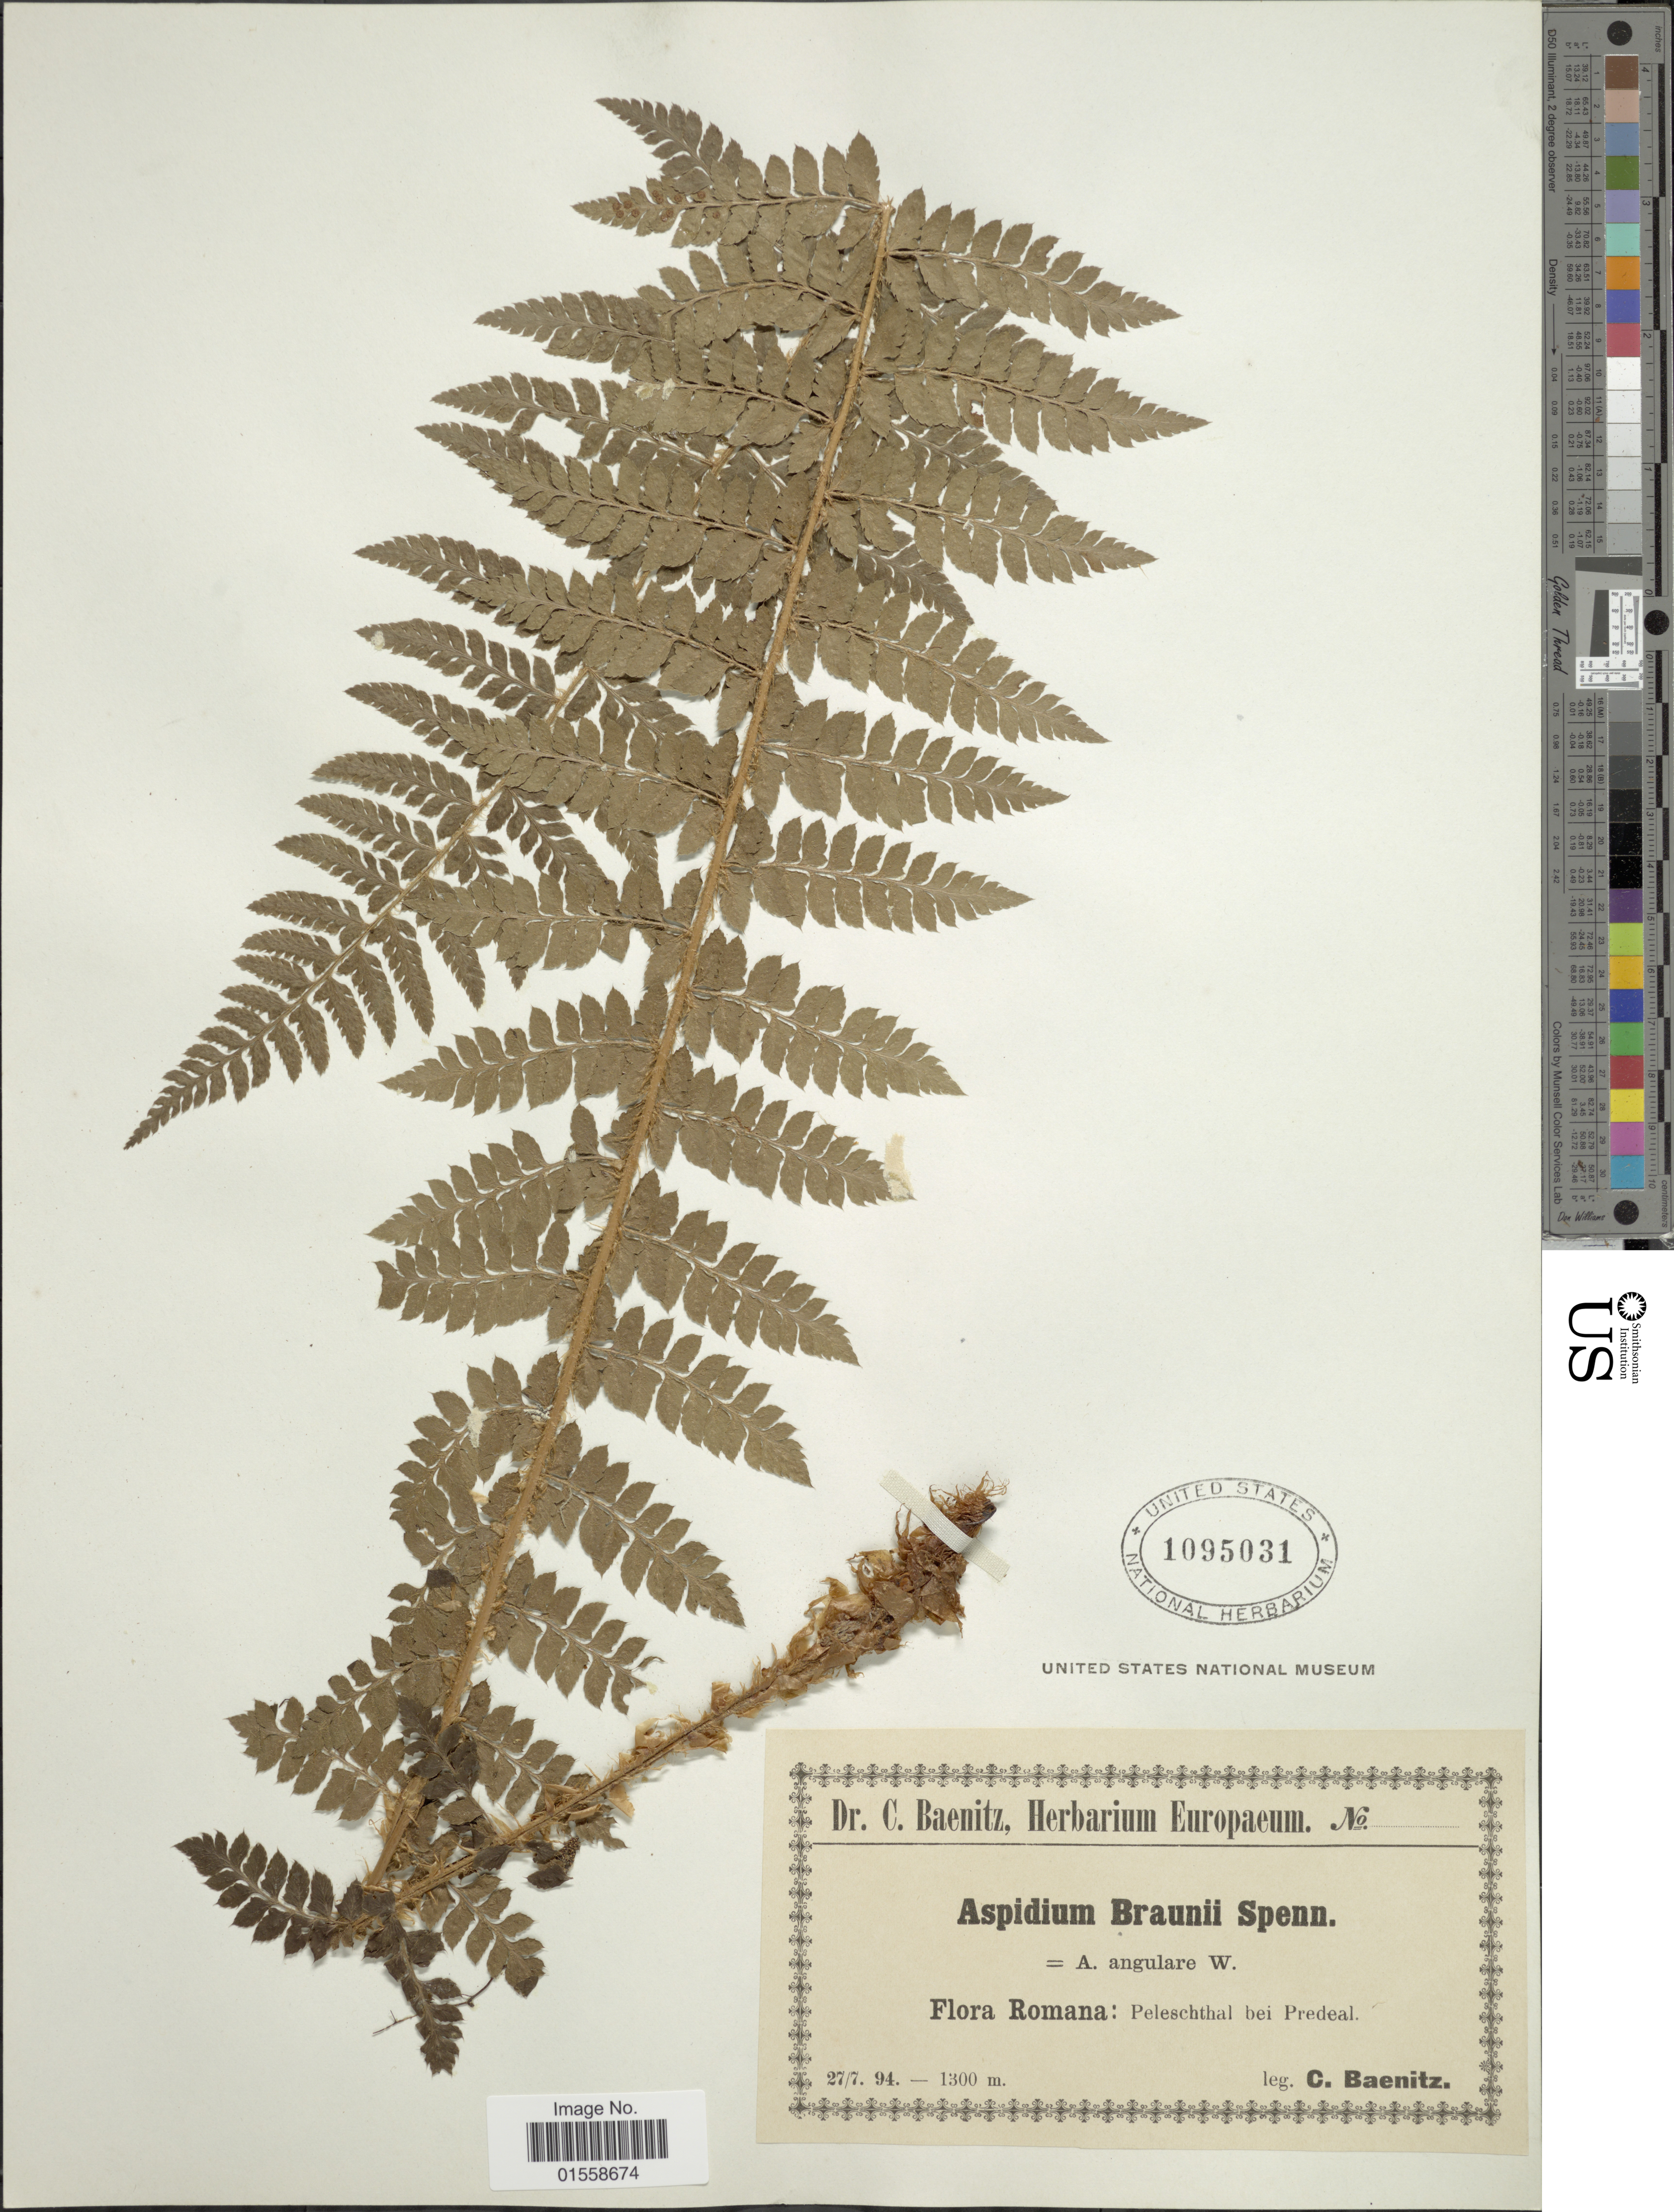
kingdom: Plantae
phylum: Tracheophyta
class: Polypodiopsida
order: Polypodiales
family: Dryopteridaceae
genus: Polystichum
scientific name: Polystichum braunii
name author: (Spenn.) Fée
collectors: C. G. Baenitz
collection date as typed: Transcribed d/m/y: 27/7/94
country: Romania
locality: Romana: Peleschthal bei Predeal.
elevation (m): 1300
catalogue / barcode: US 1095031